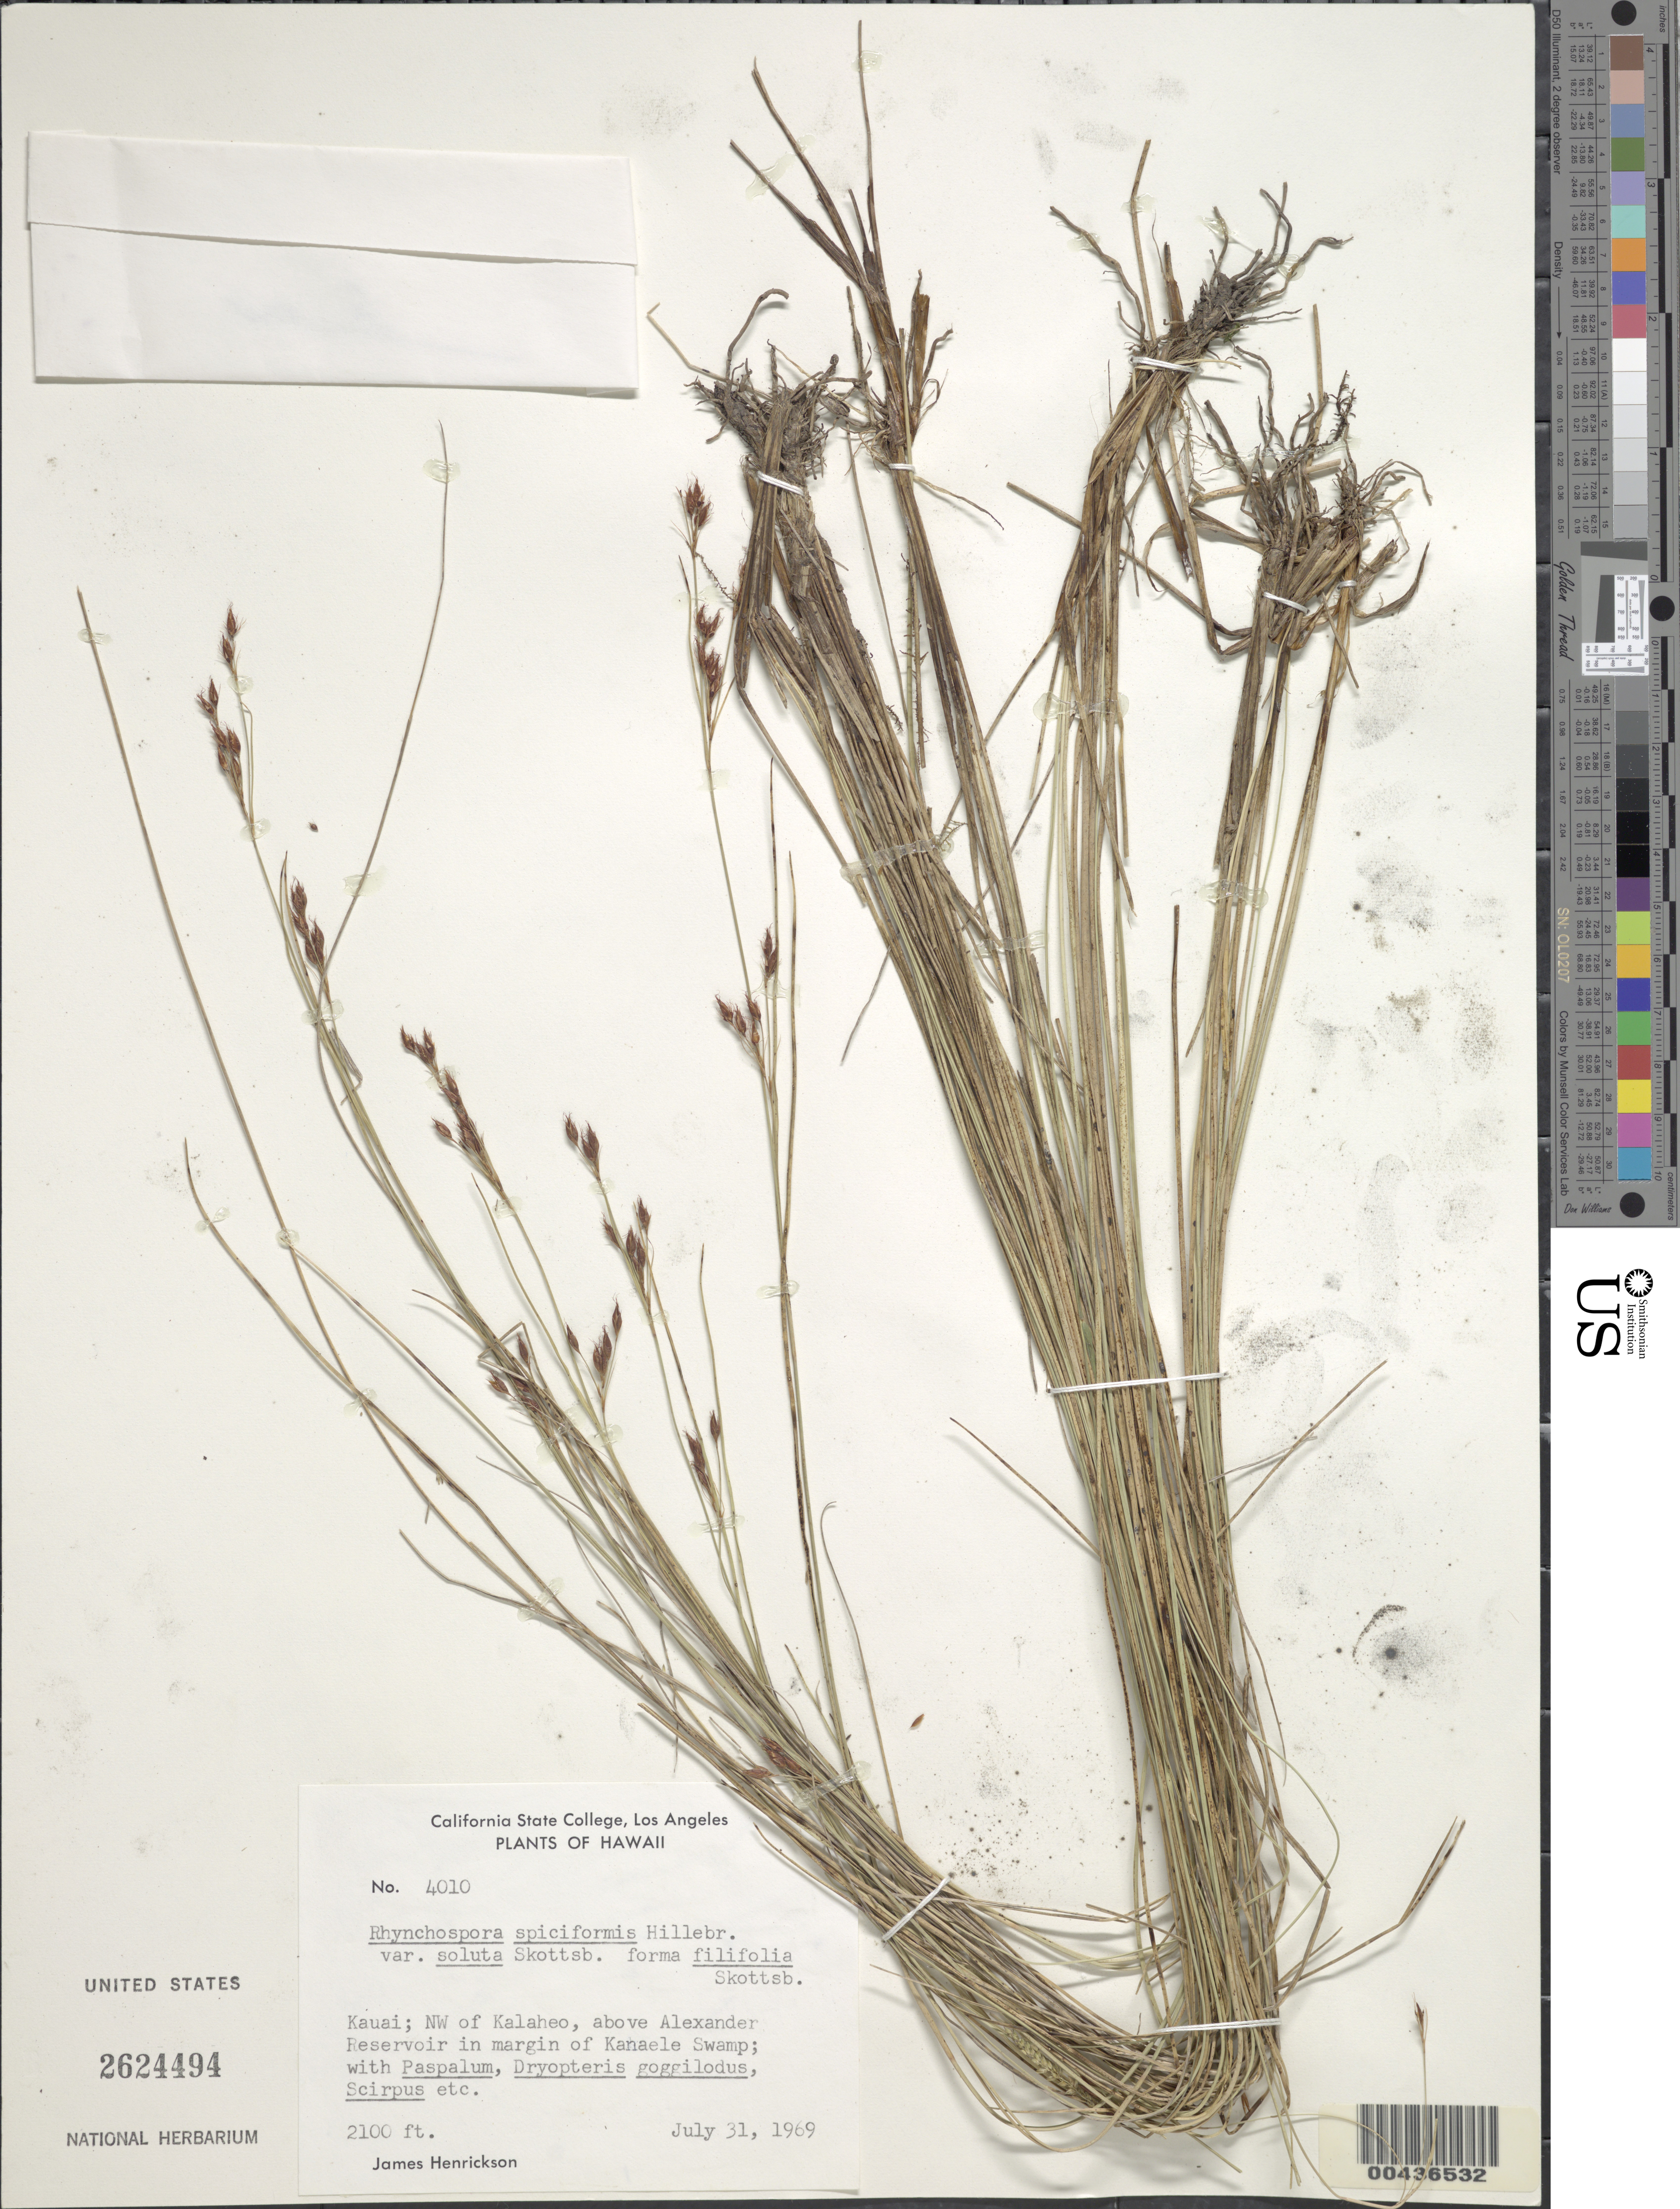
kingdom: Plantae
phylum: Tracheophyta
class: Liliopsida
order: Poales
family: Cyperaceae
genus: Rhynchospora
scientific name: Rhynchospora chinensis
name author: Nees & Meyen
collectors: J. S. Henrickson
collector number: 4010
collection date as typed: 31 Jul 1969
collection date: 1969-07-31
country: United States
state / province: Hawaii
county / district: Kauai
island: Kaua'i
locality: NW of Kalaheo, above Alexander Reservoir in margin of Kanaele Swamp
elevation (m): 640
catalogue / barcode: US 2624494